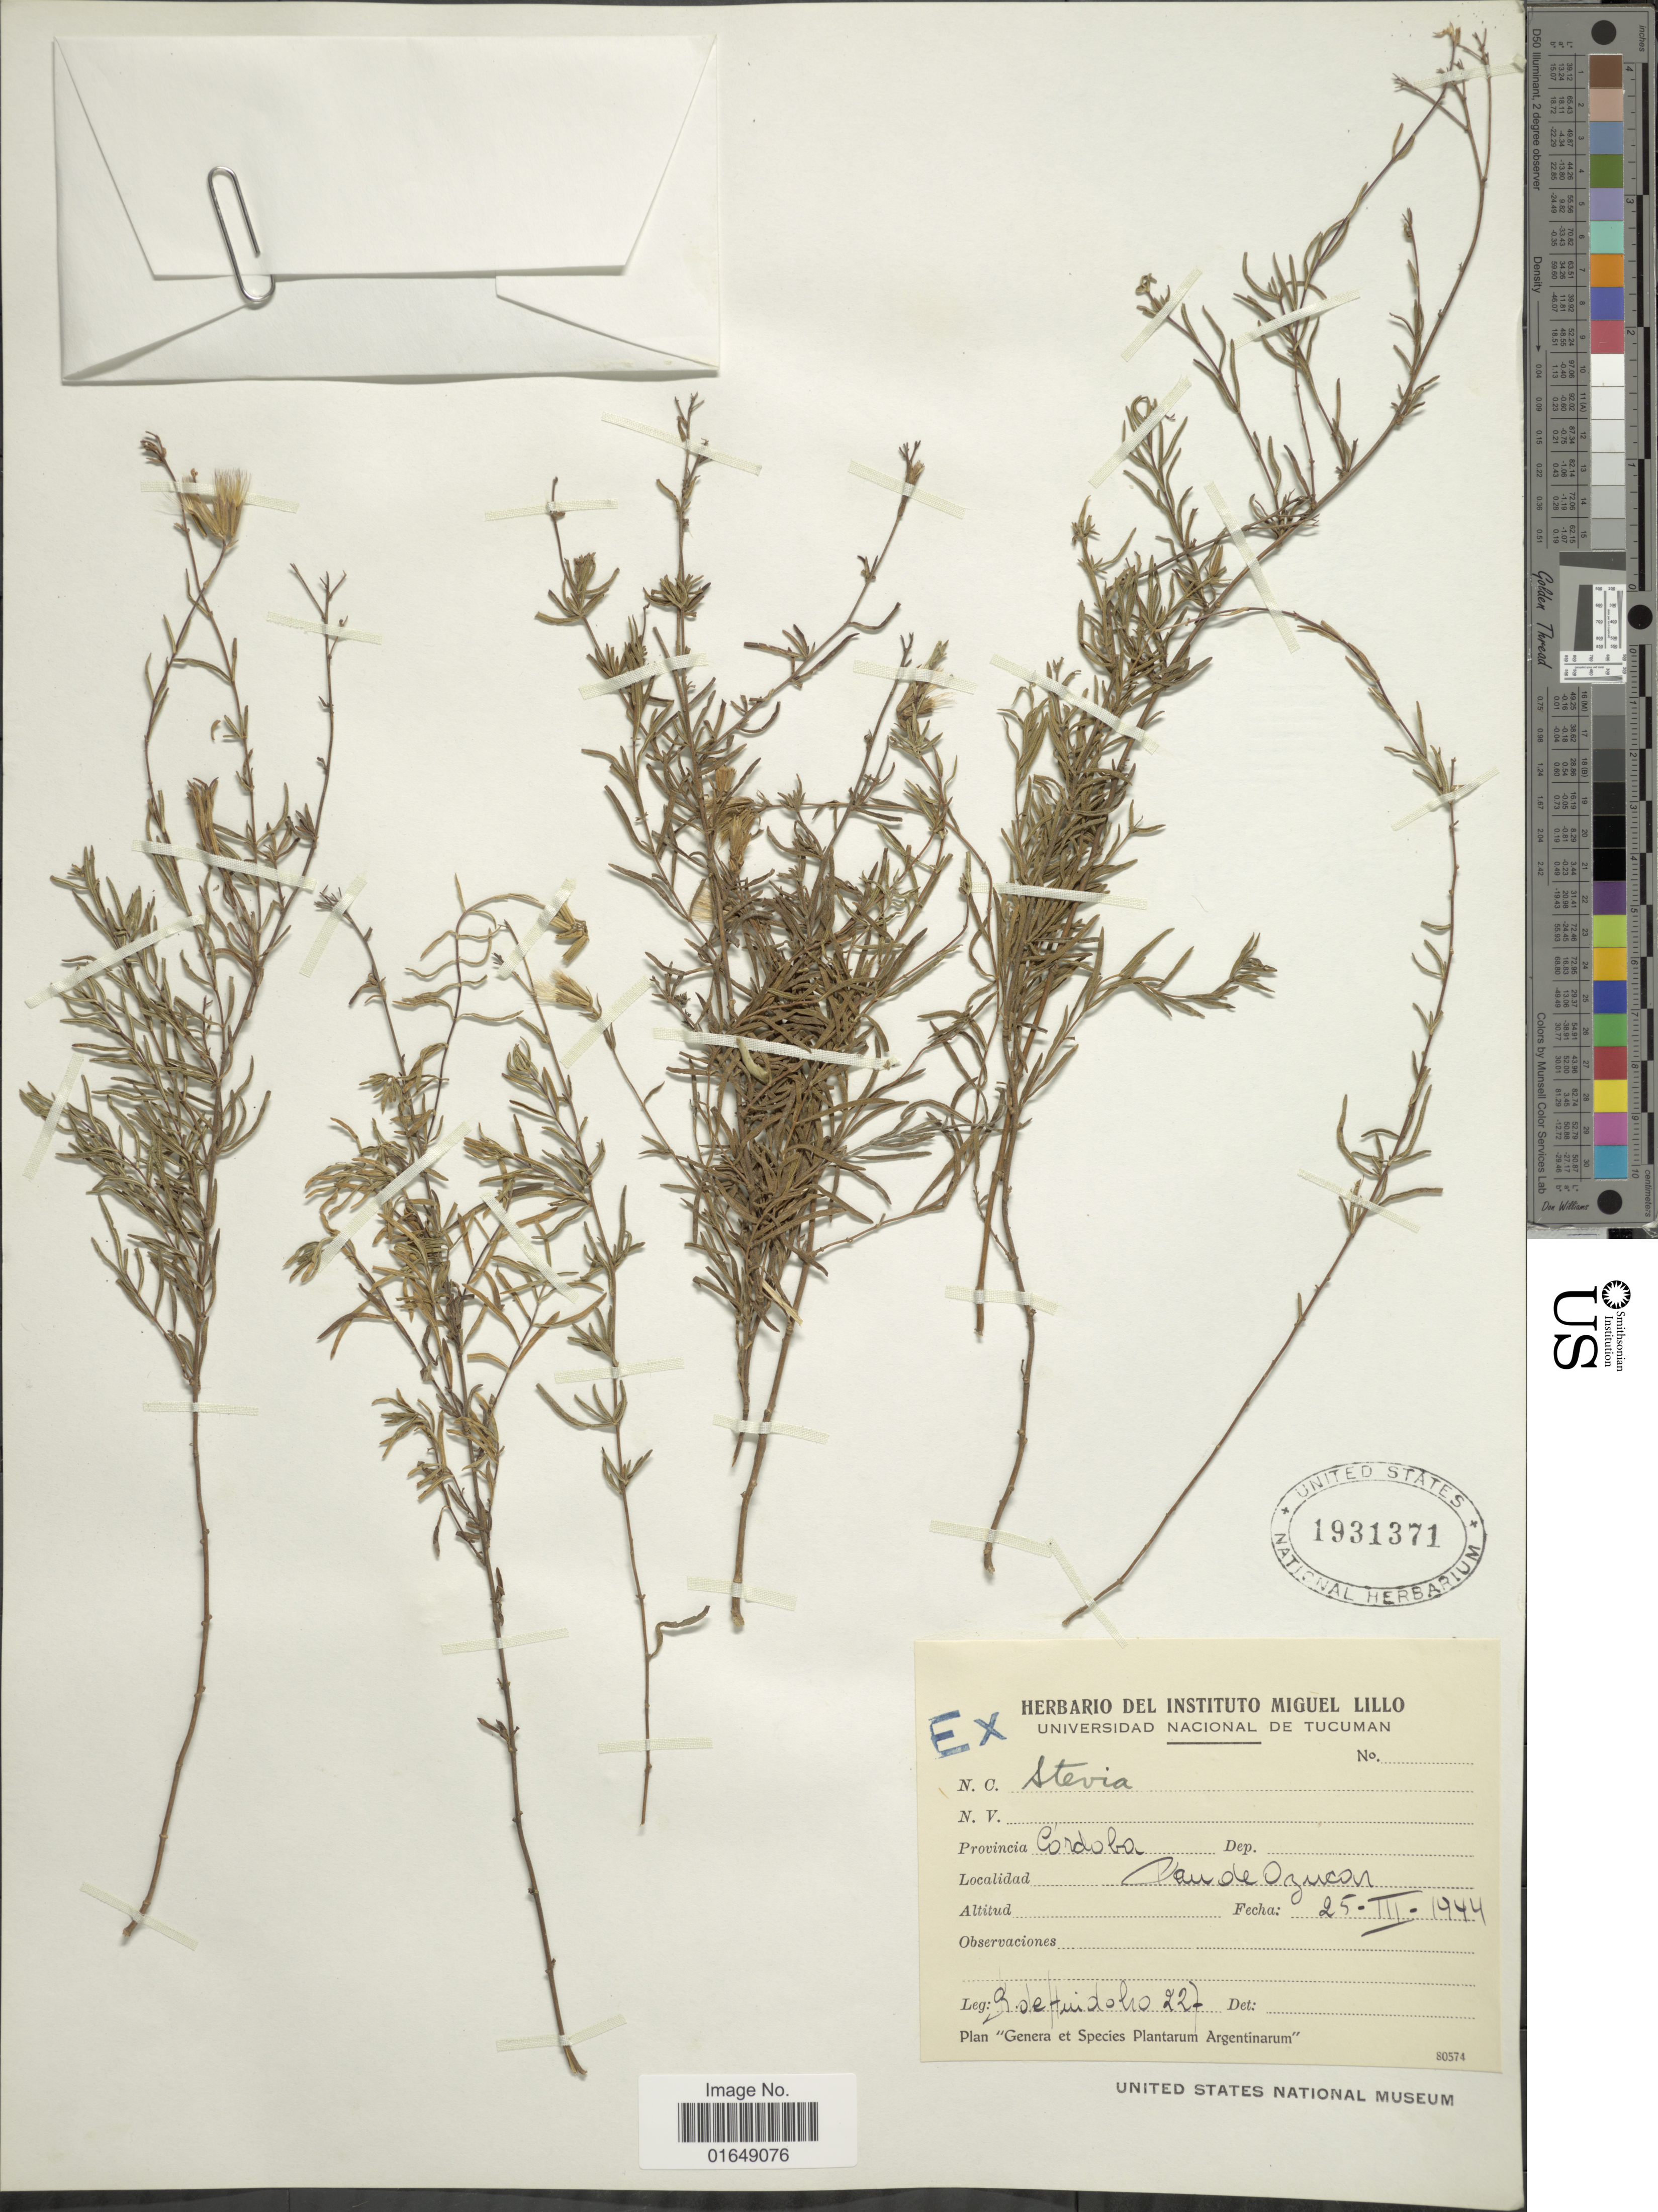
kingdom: Plantae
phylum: Tracheophyta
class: Magnoliopsida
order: Asterales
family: Asteraceae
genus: Stevia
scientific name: Stevia sp.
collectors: R. Huidoho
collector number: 227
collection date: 1944-03-25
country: Argentina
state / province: Cordoba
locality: Pan de Azucar.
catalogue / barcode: US 19931371